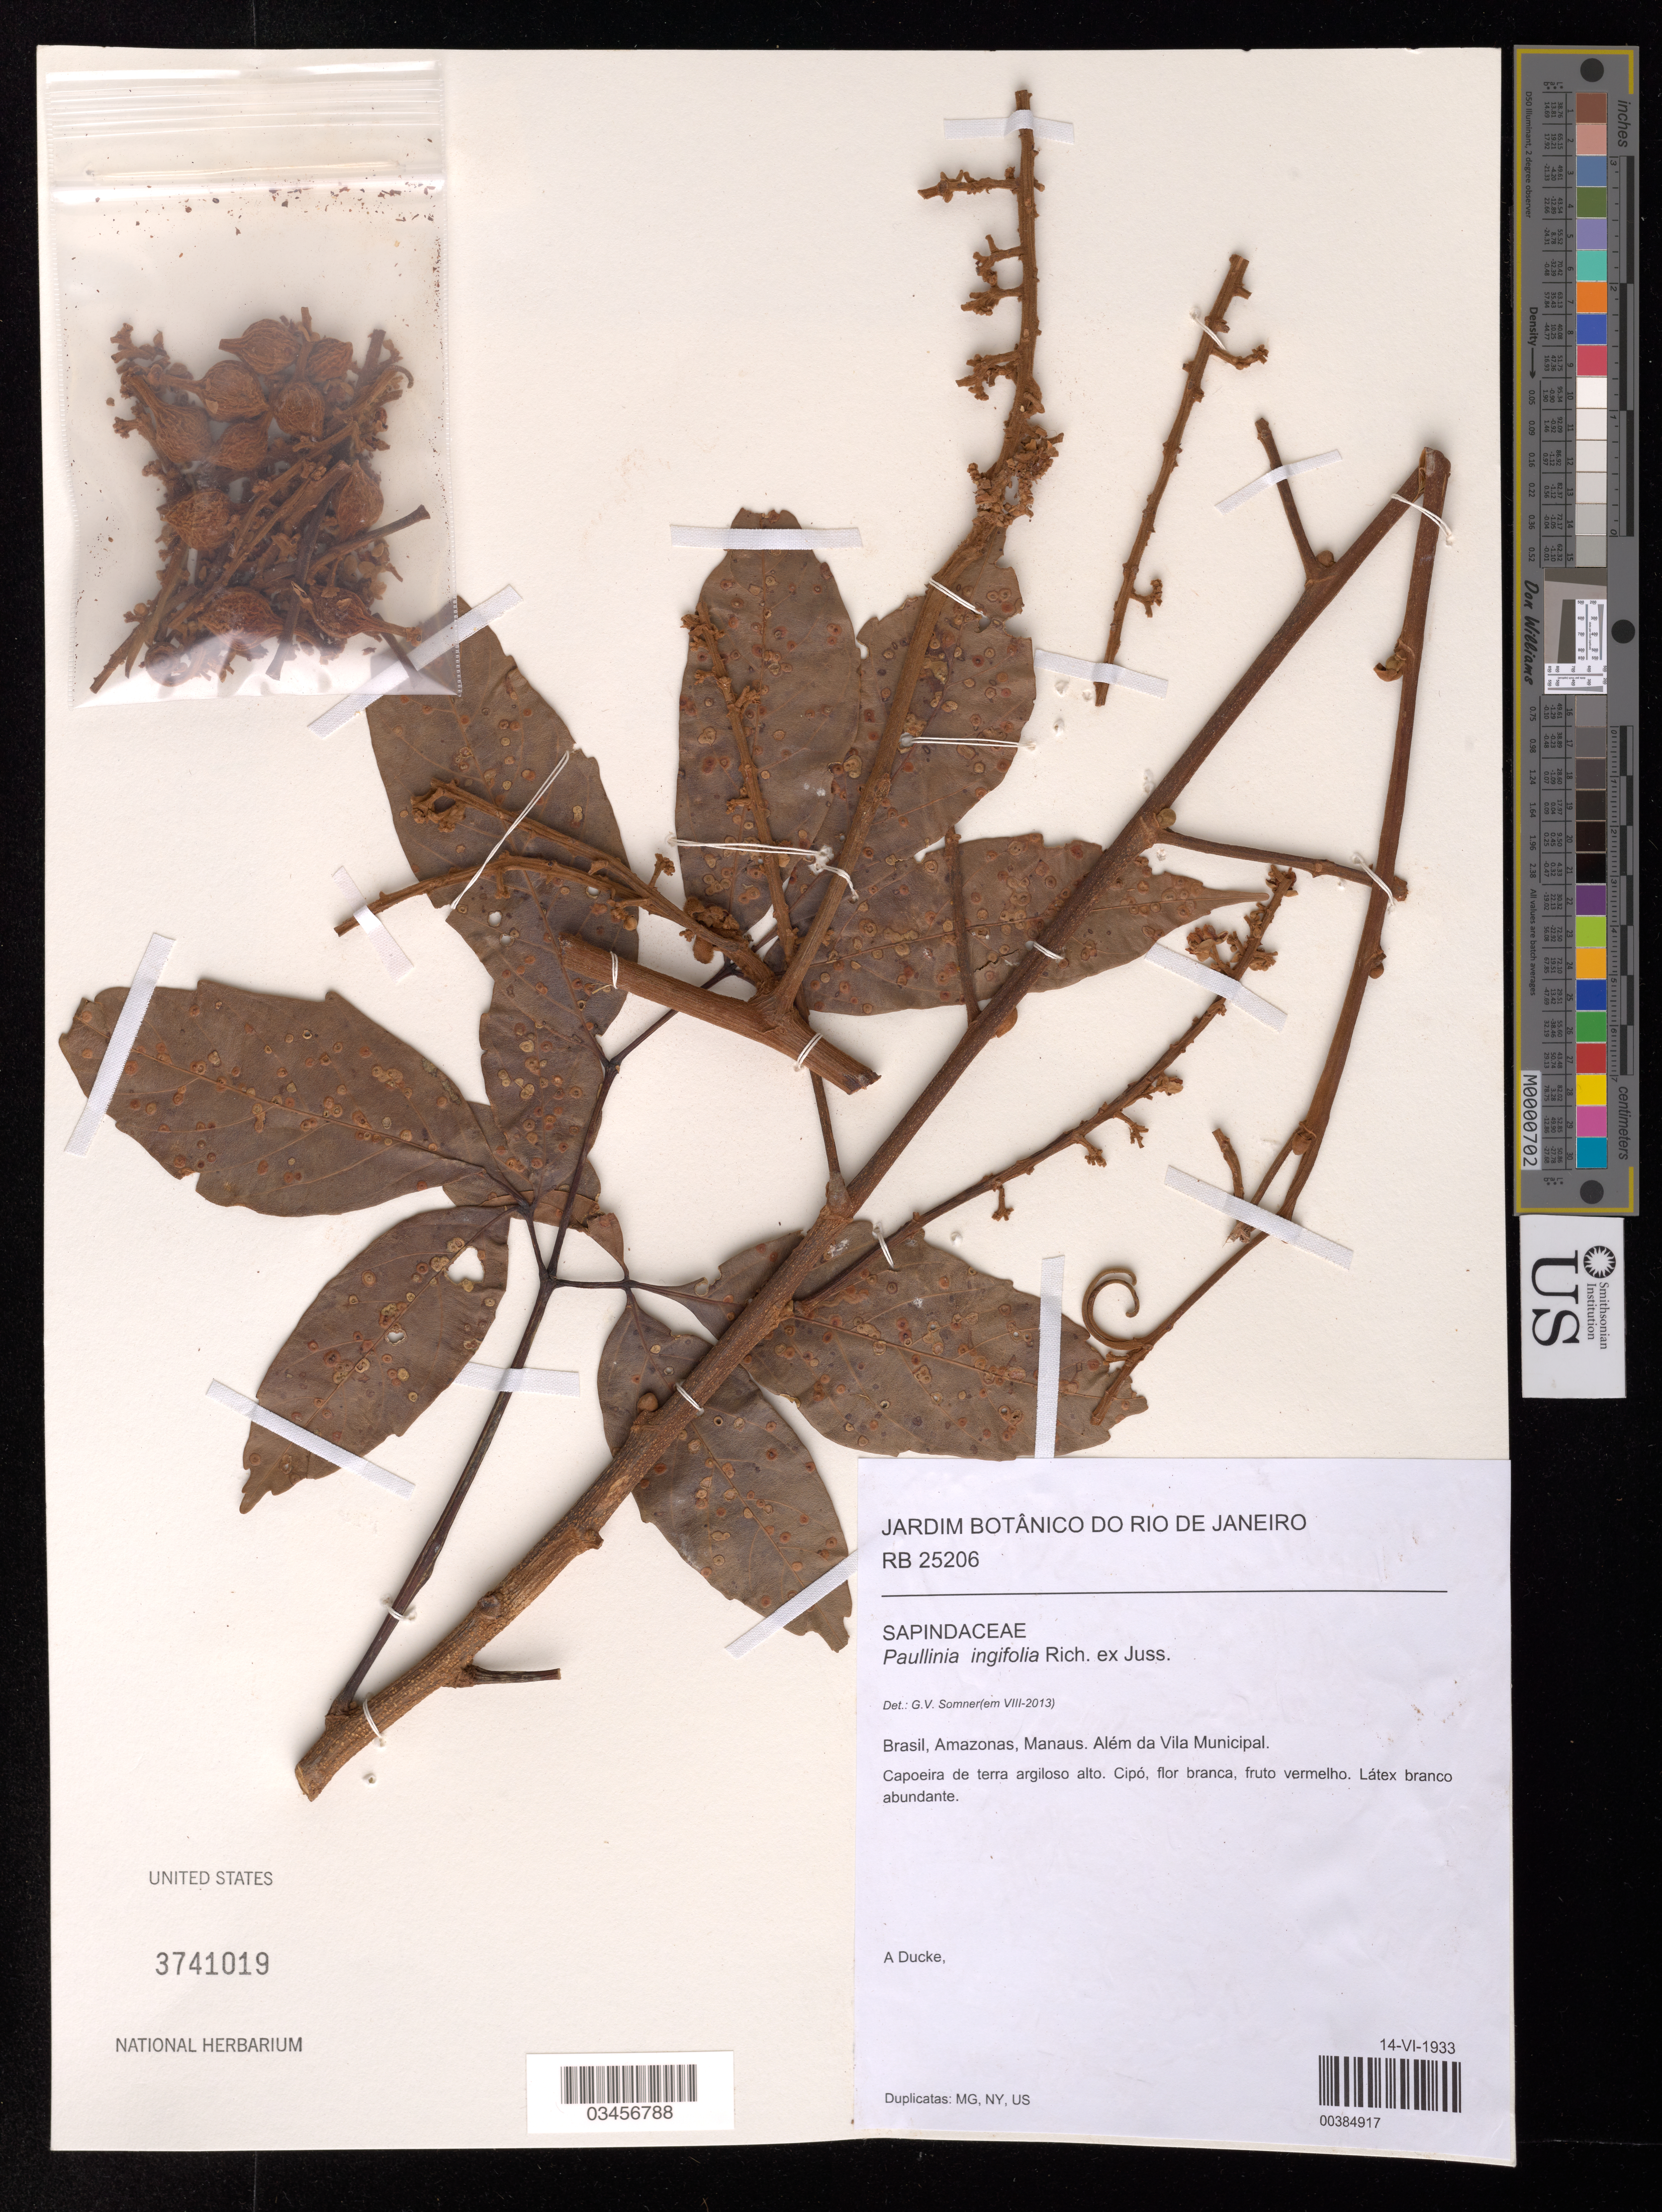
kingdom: Plantae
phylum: Tracheophyta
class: Magnoliopsida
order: Sapindales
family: Sapindaceae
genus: Paullinia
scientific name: Paullinia ingifolia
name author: Rich. ex Juss.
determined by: Somner, G. V.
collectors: A. Ducke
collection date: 1933-06-14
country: Brazil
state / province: Amazonas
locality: Manaus. Além da Vila Muncipal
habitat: Capoeira de terra argiloso alto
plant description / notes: RB #25206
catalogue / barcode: US 3741019